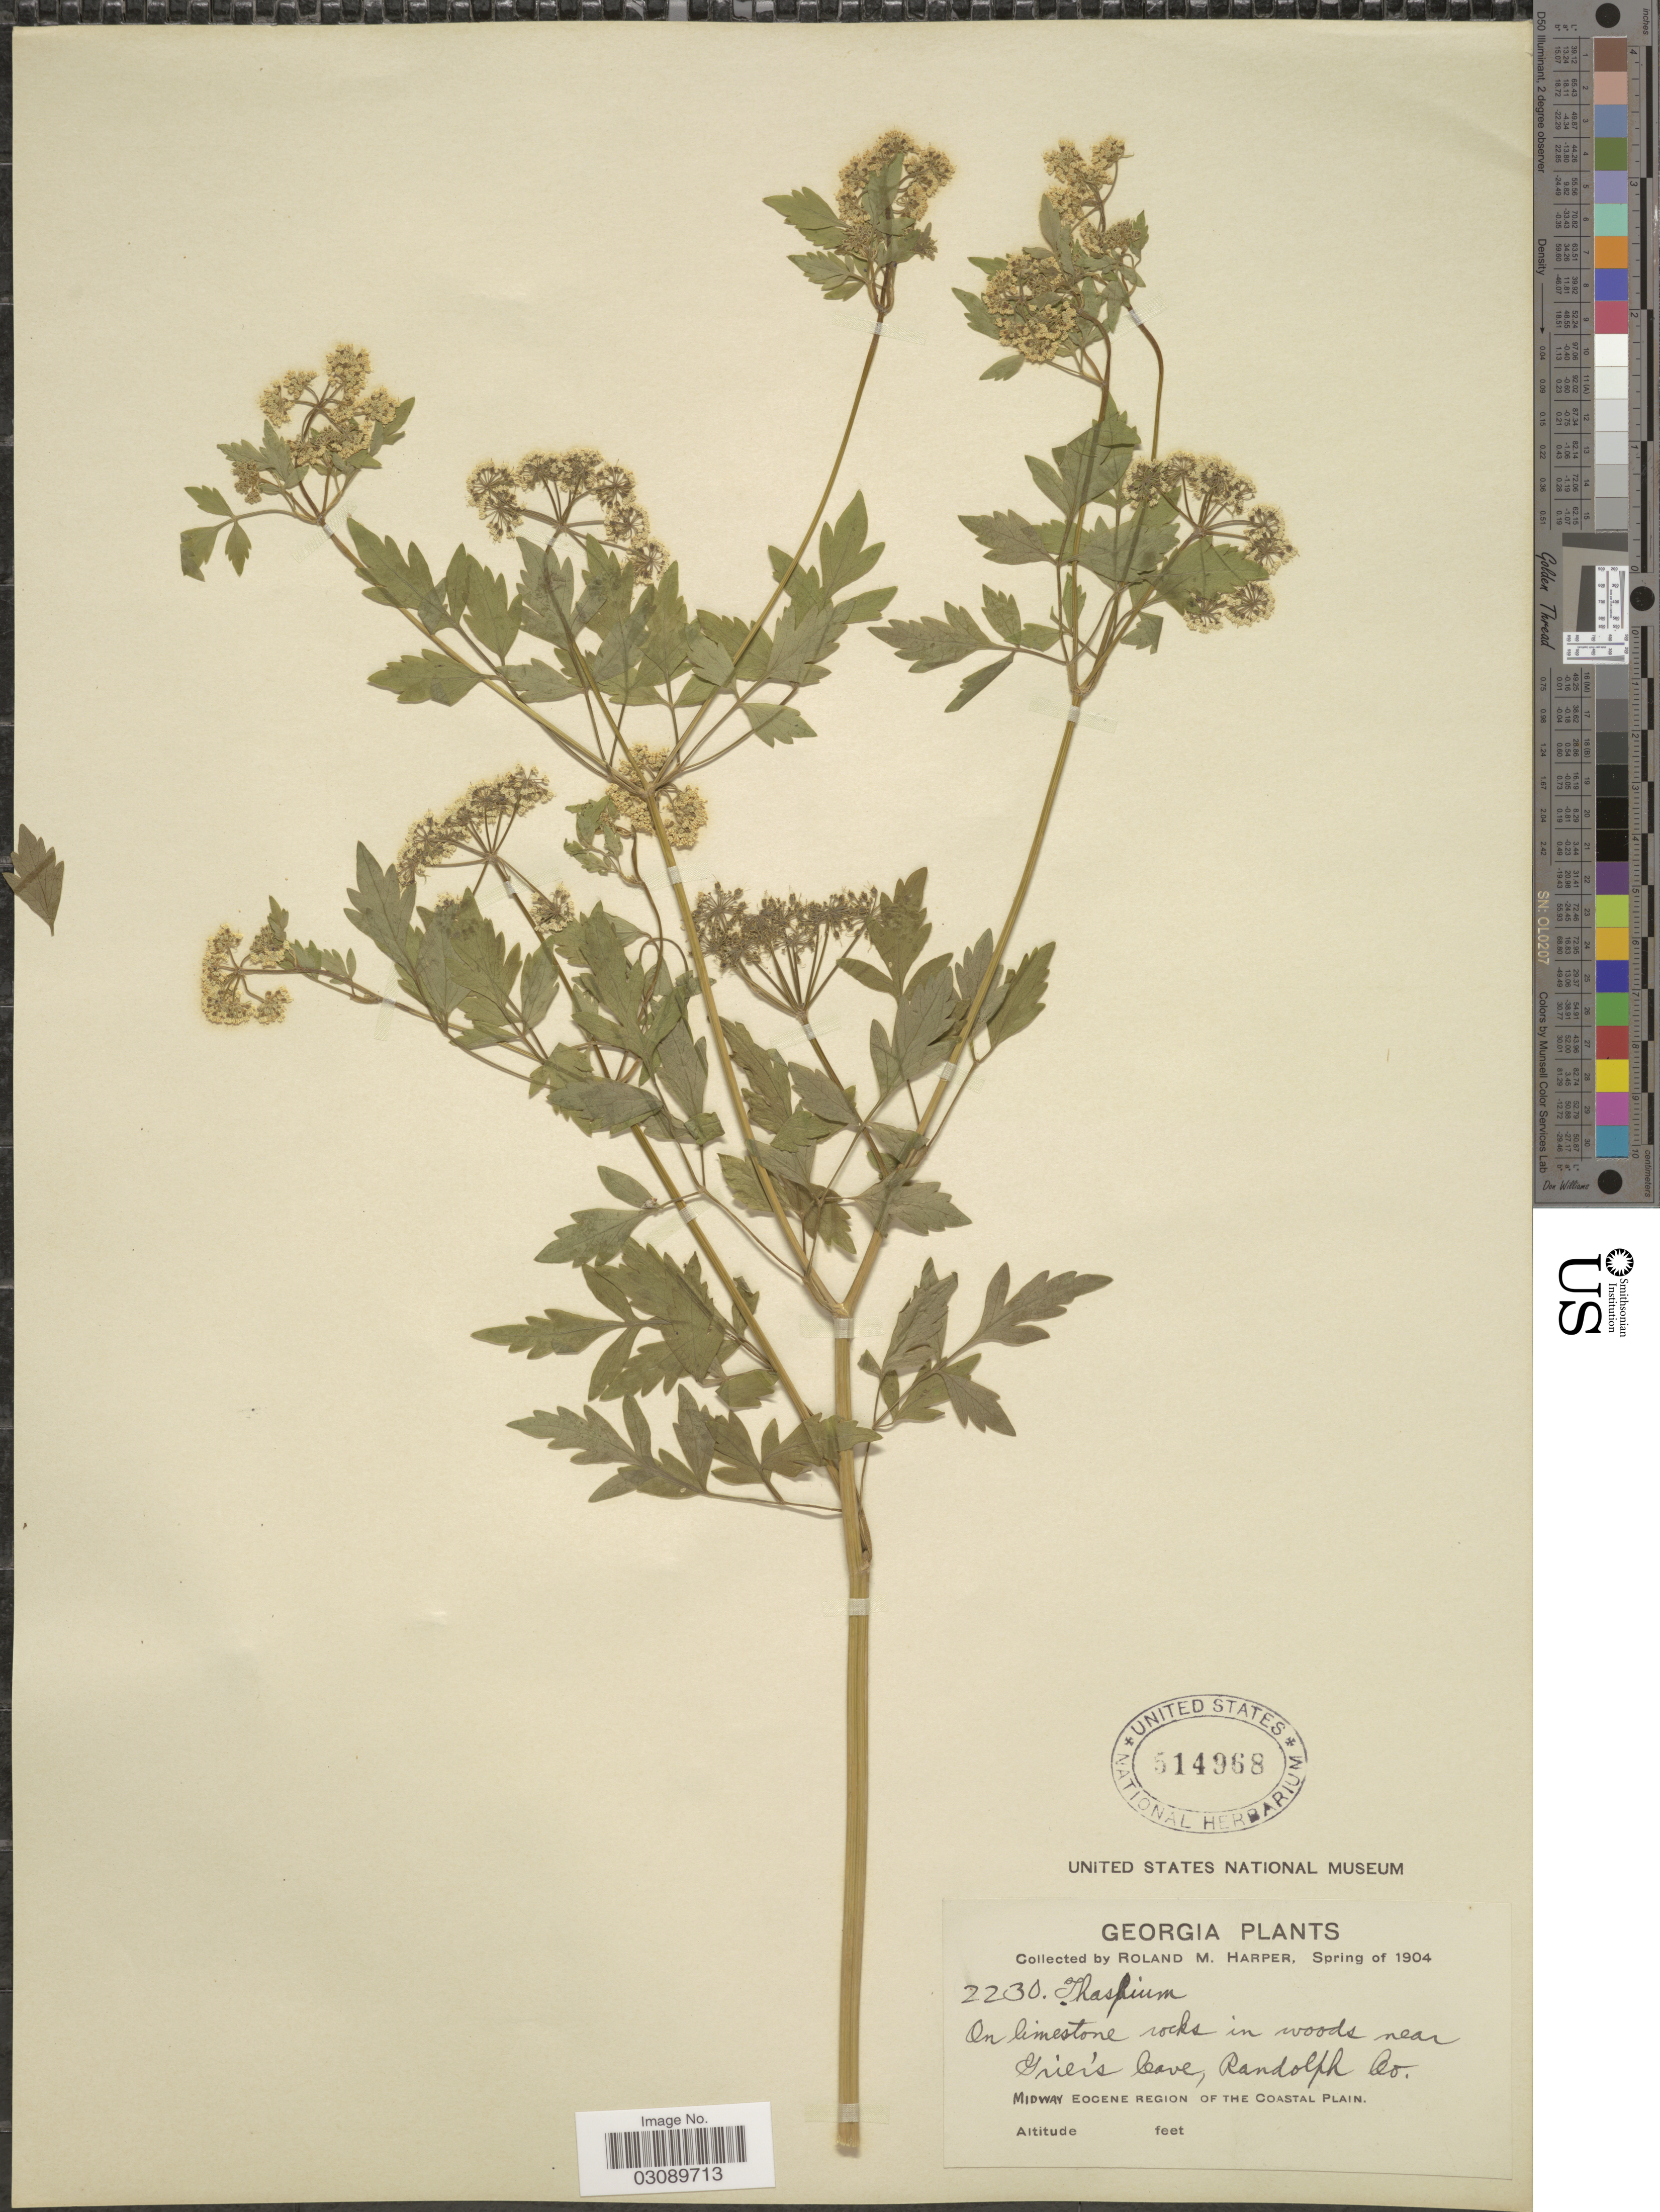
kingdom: Plantae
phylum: Tracheophyta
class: Magnoliopsida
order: Apiales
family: Apiaceae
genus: Thaspium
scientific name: Thaspium sp.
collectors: R. M. Harper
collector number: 2230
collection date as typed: Spring of 1904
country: United States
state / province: Georgia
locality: In woods near Grier's Cave, Randolph Co. Midway Eocene Region of the Coastal Plain.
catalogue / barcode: US 514968